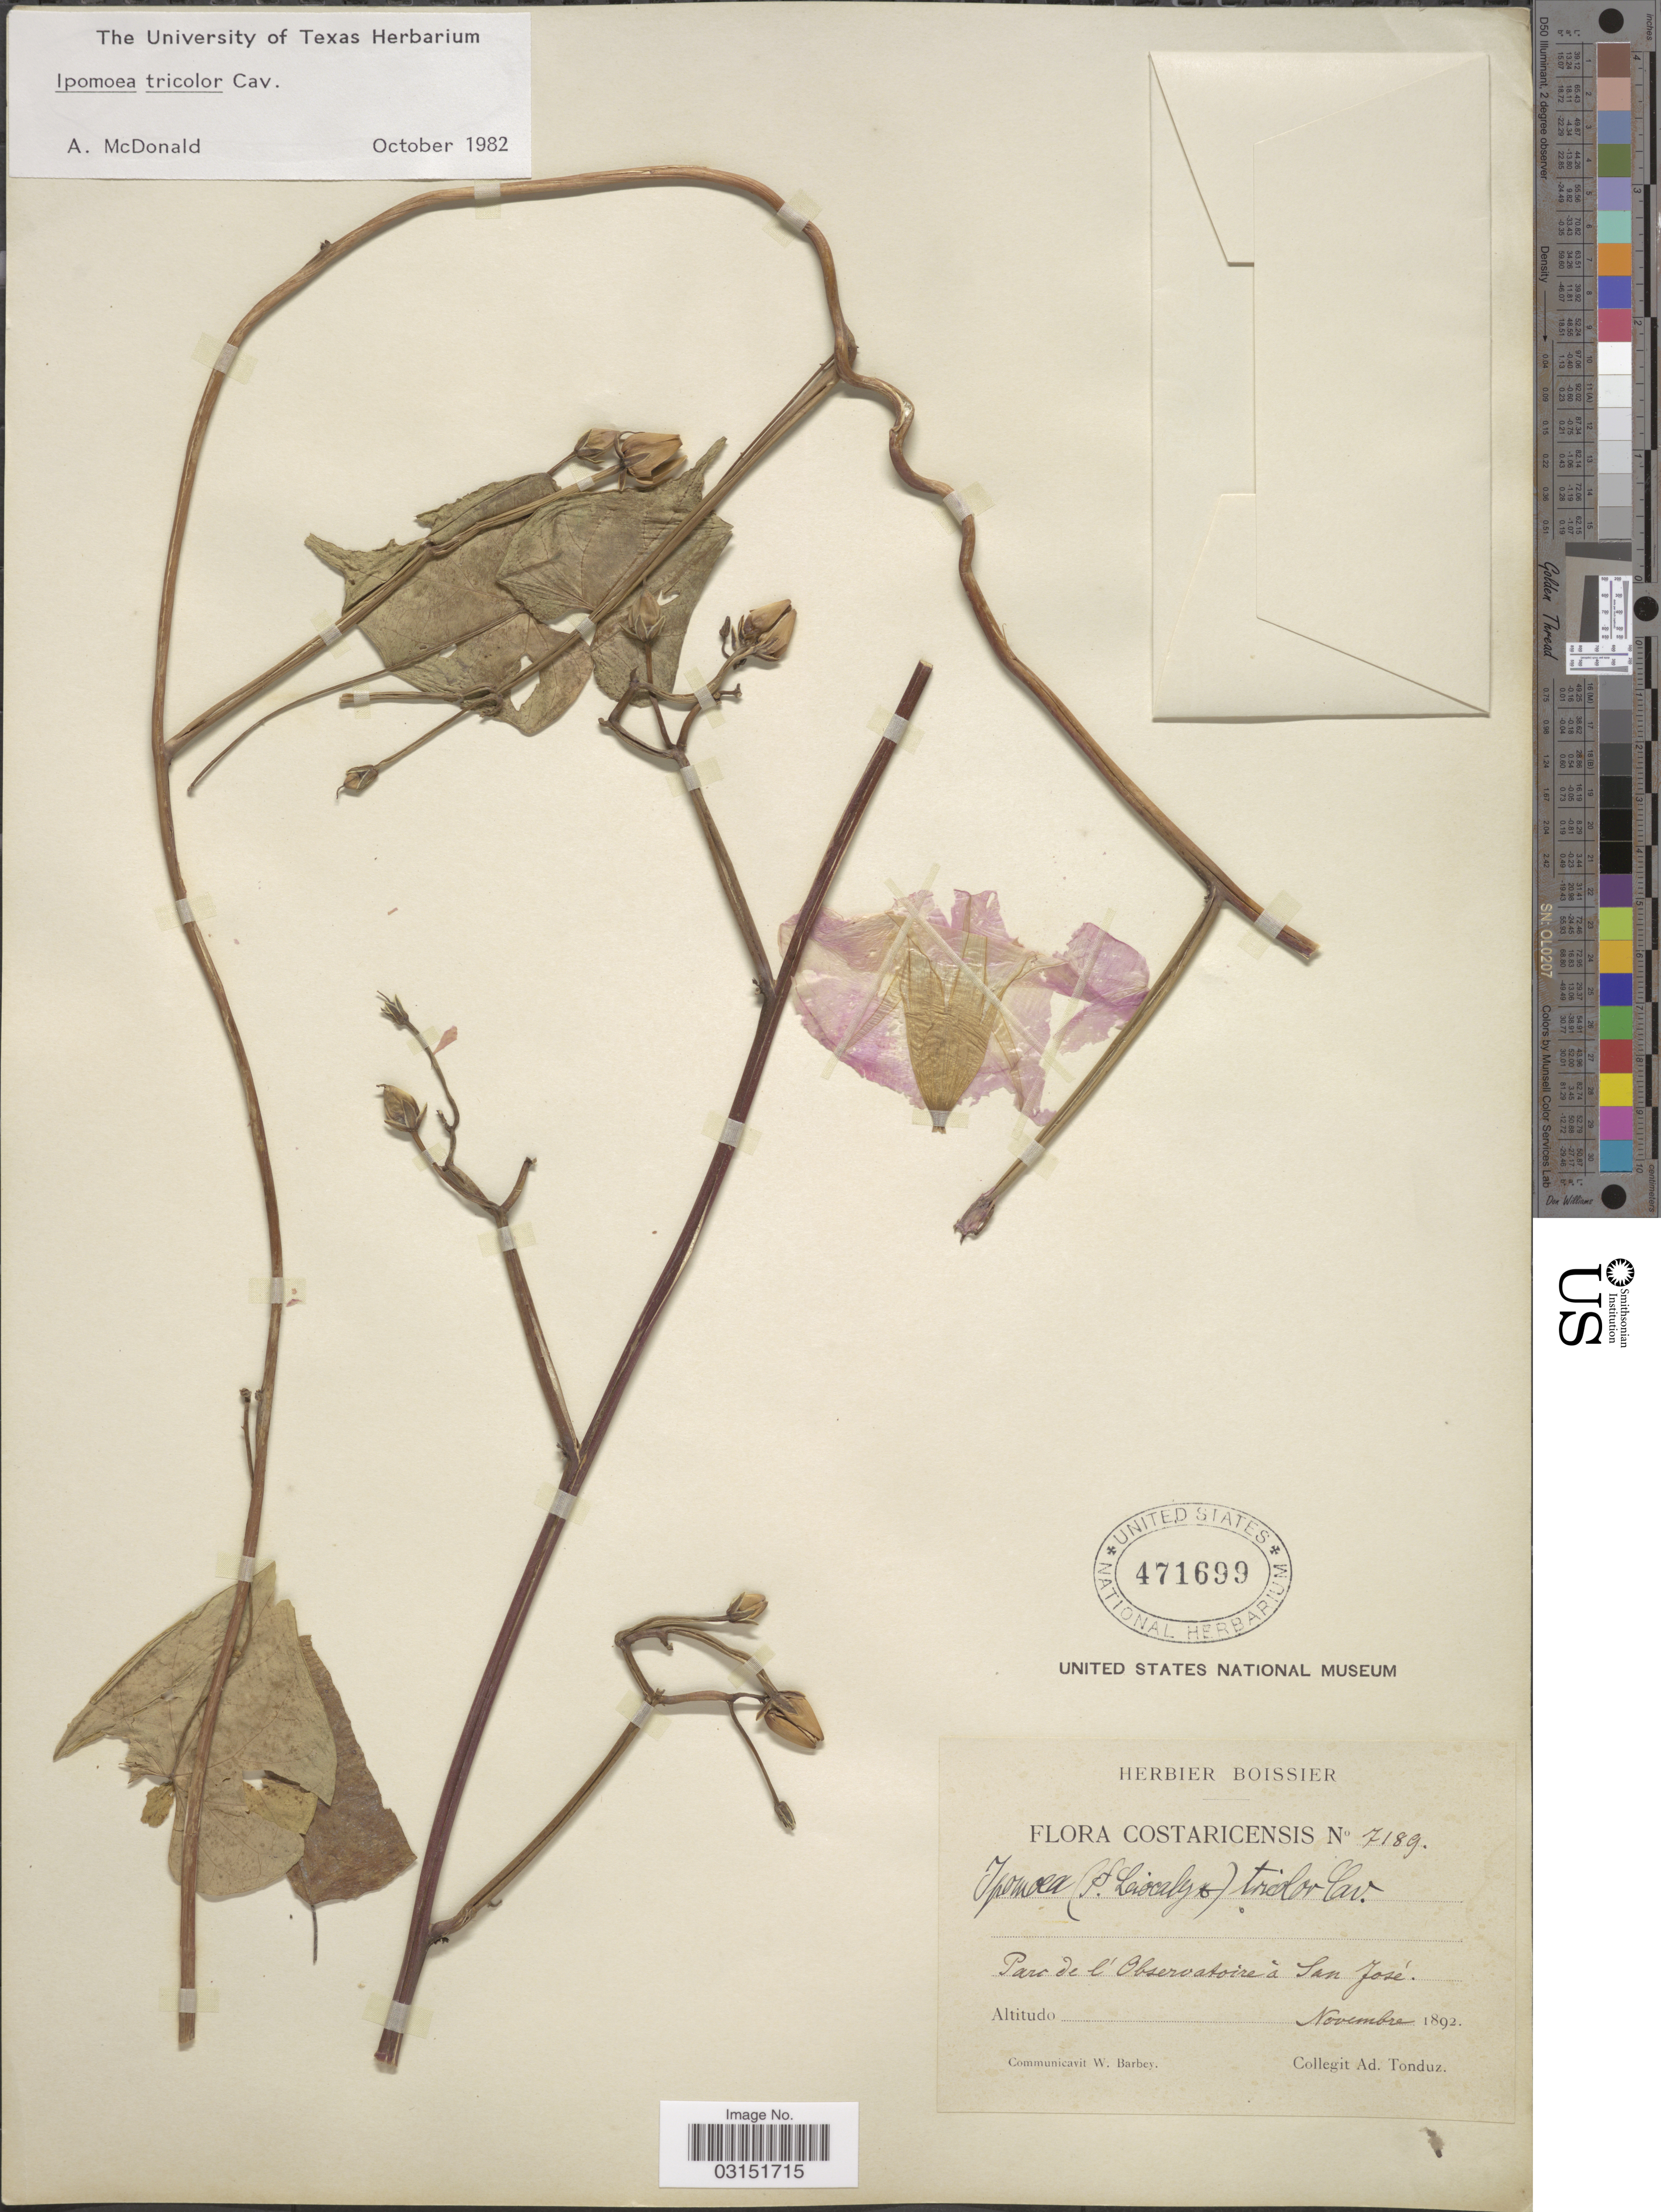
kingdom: Plantae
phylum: Tracheophyta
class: Magnoliopsida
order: Solanales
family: Convolvulaceae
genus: Ipomoea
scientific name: Ipomoea tricolor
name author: Cav.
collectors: A. Tonduz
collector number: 7189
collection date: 1892-11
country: Costa Rica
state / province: San José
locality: Parc de l'Observatoire à San José.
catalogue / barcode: US 471699